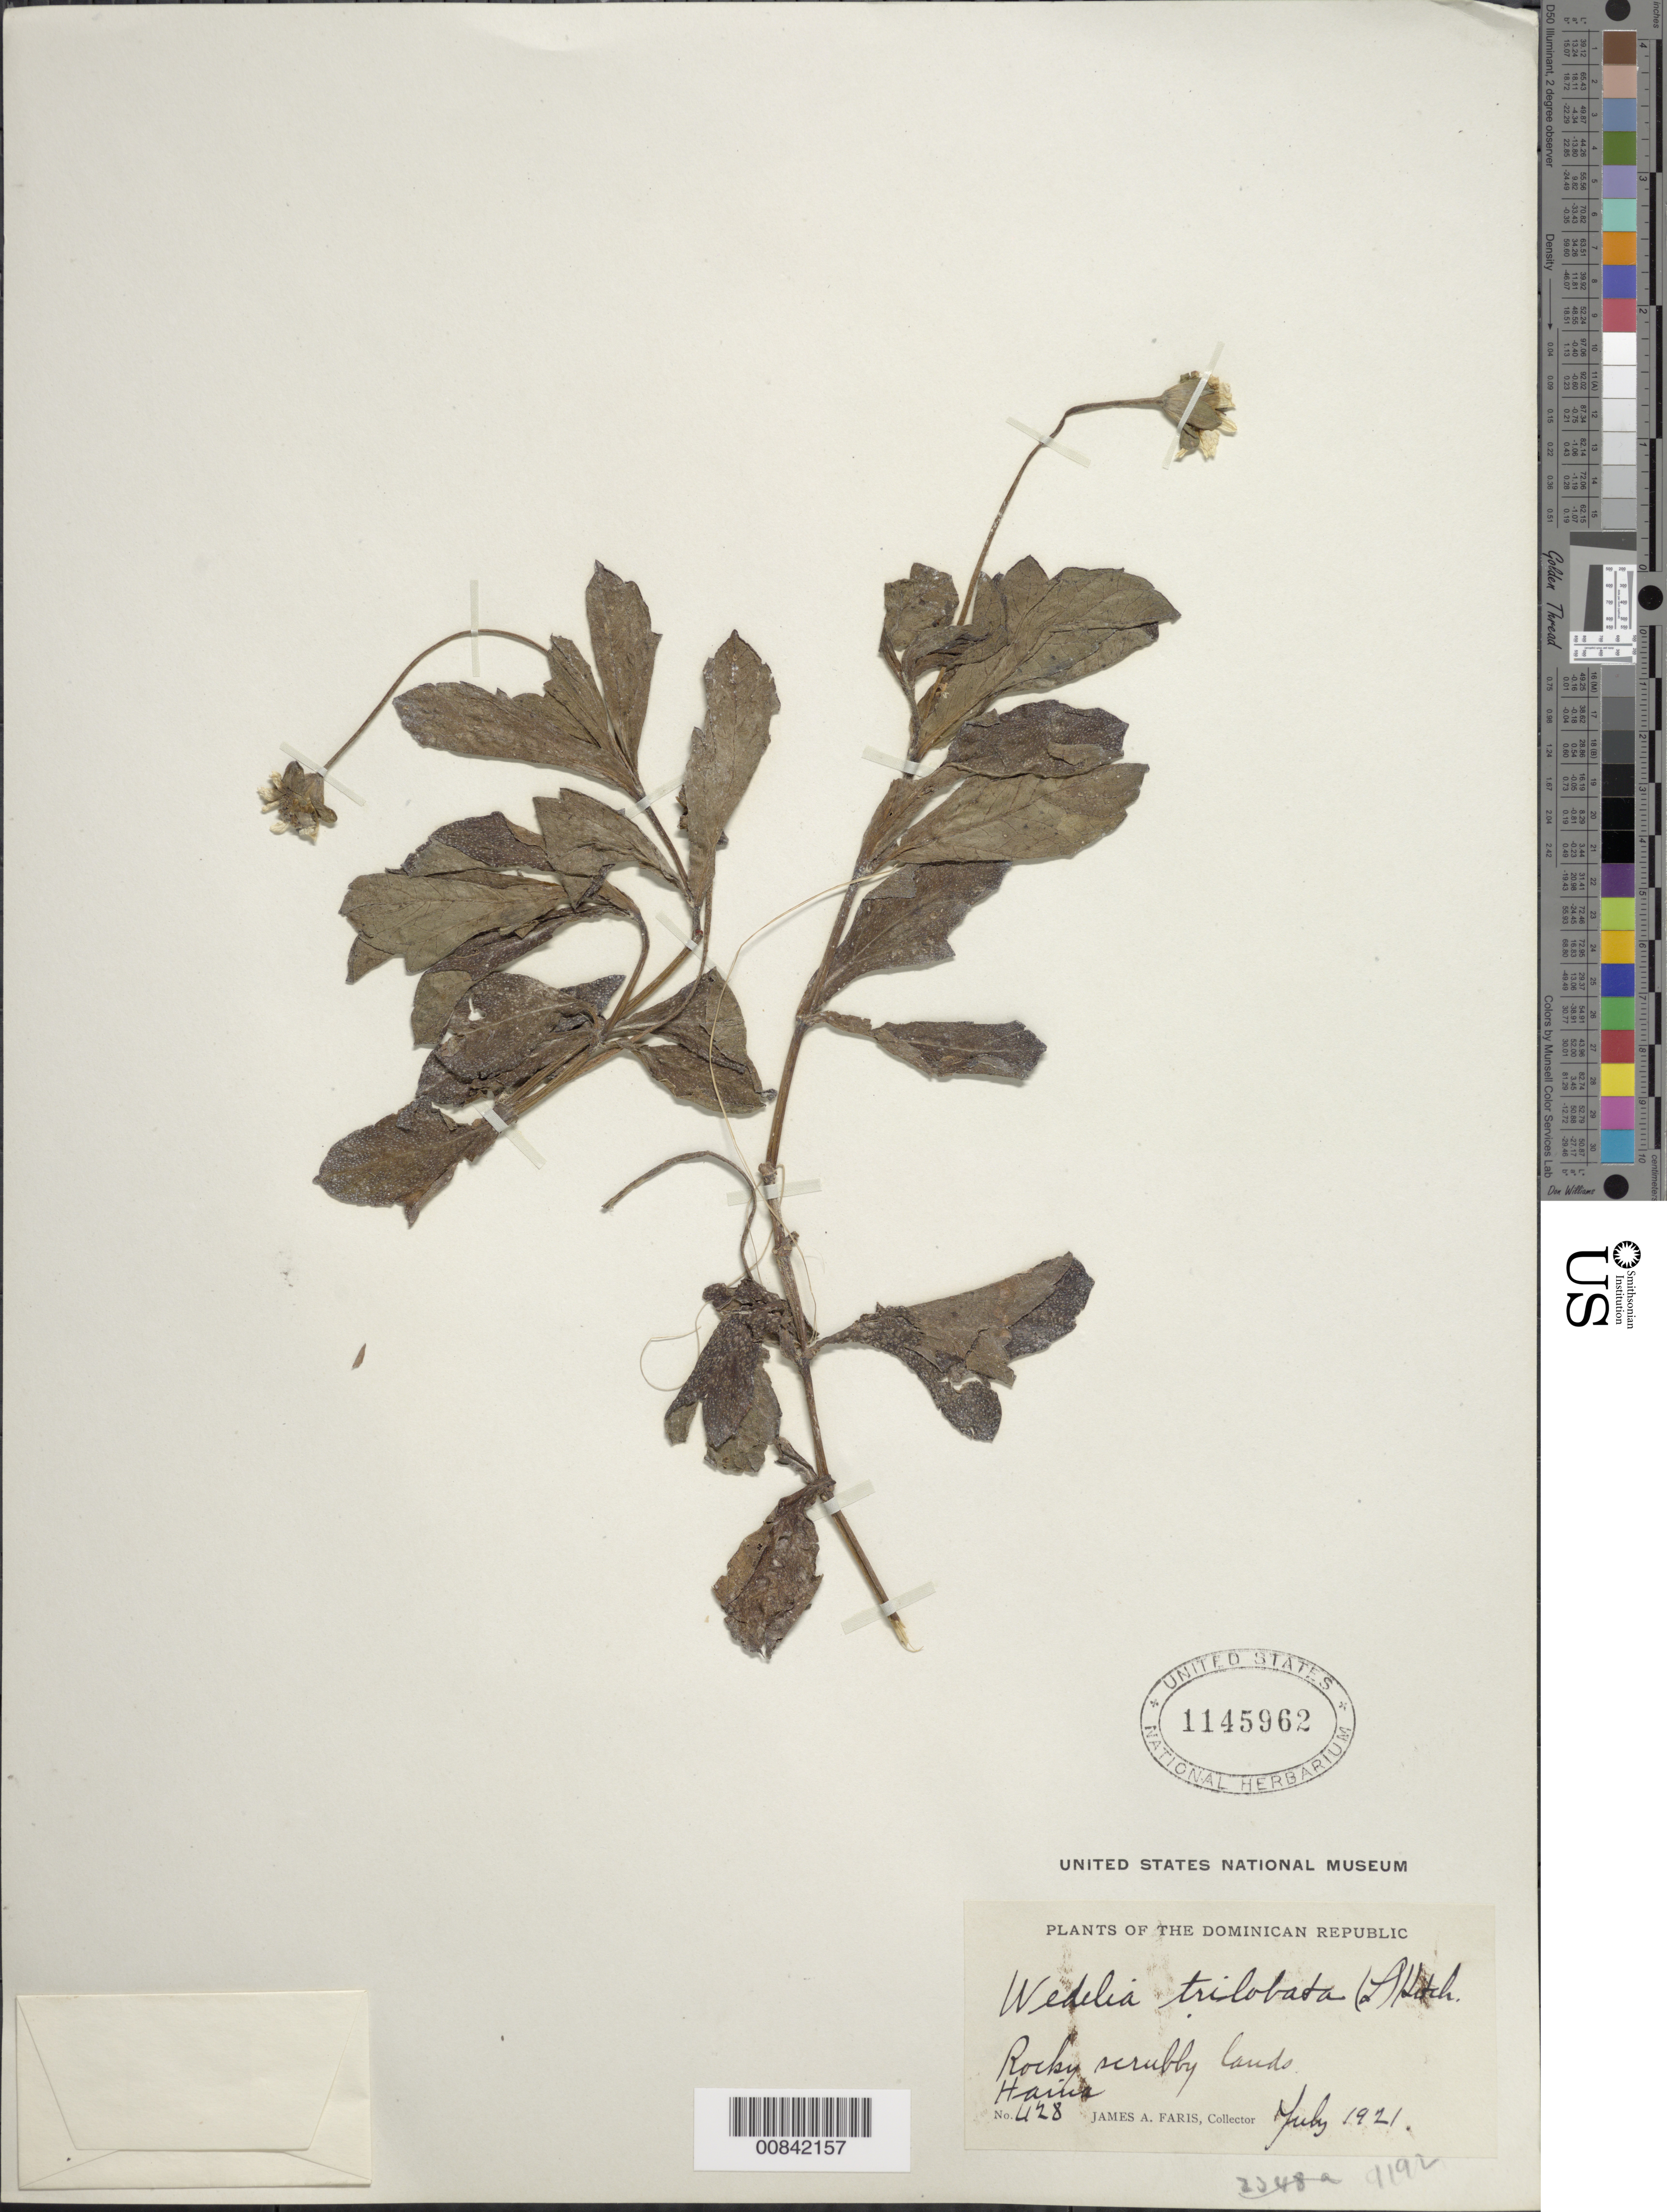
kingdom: Plantae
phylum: Tracheophyta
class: Magnoliopsida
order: Asterales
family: Asteraceae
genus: Sphagneticola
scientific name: Sphagneticola trilobata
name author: (L.) Pruski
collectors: J. Faris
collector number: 428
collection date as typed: Jun 1921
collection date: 1921-06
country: Dominican Republic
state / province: San Cristóbal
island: Hispaniola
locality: Haina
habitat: Rocky scrubby land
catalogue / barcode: US 1145962